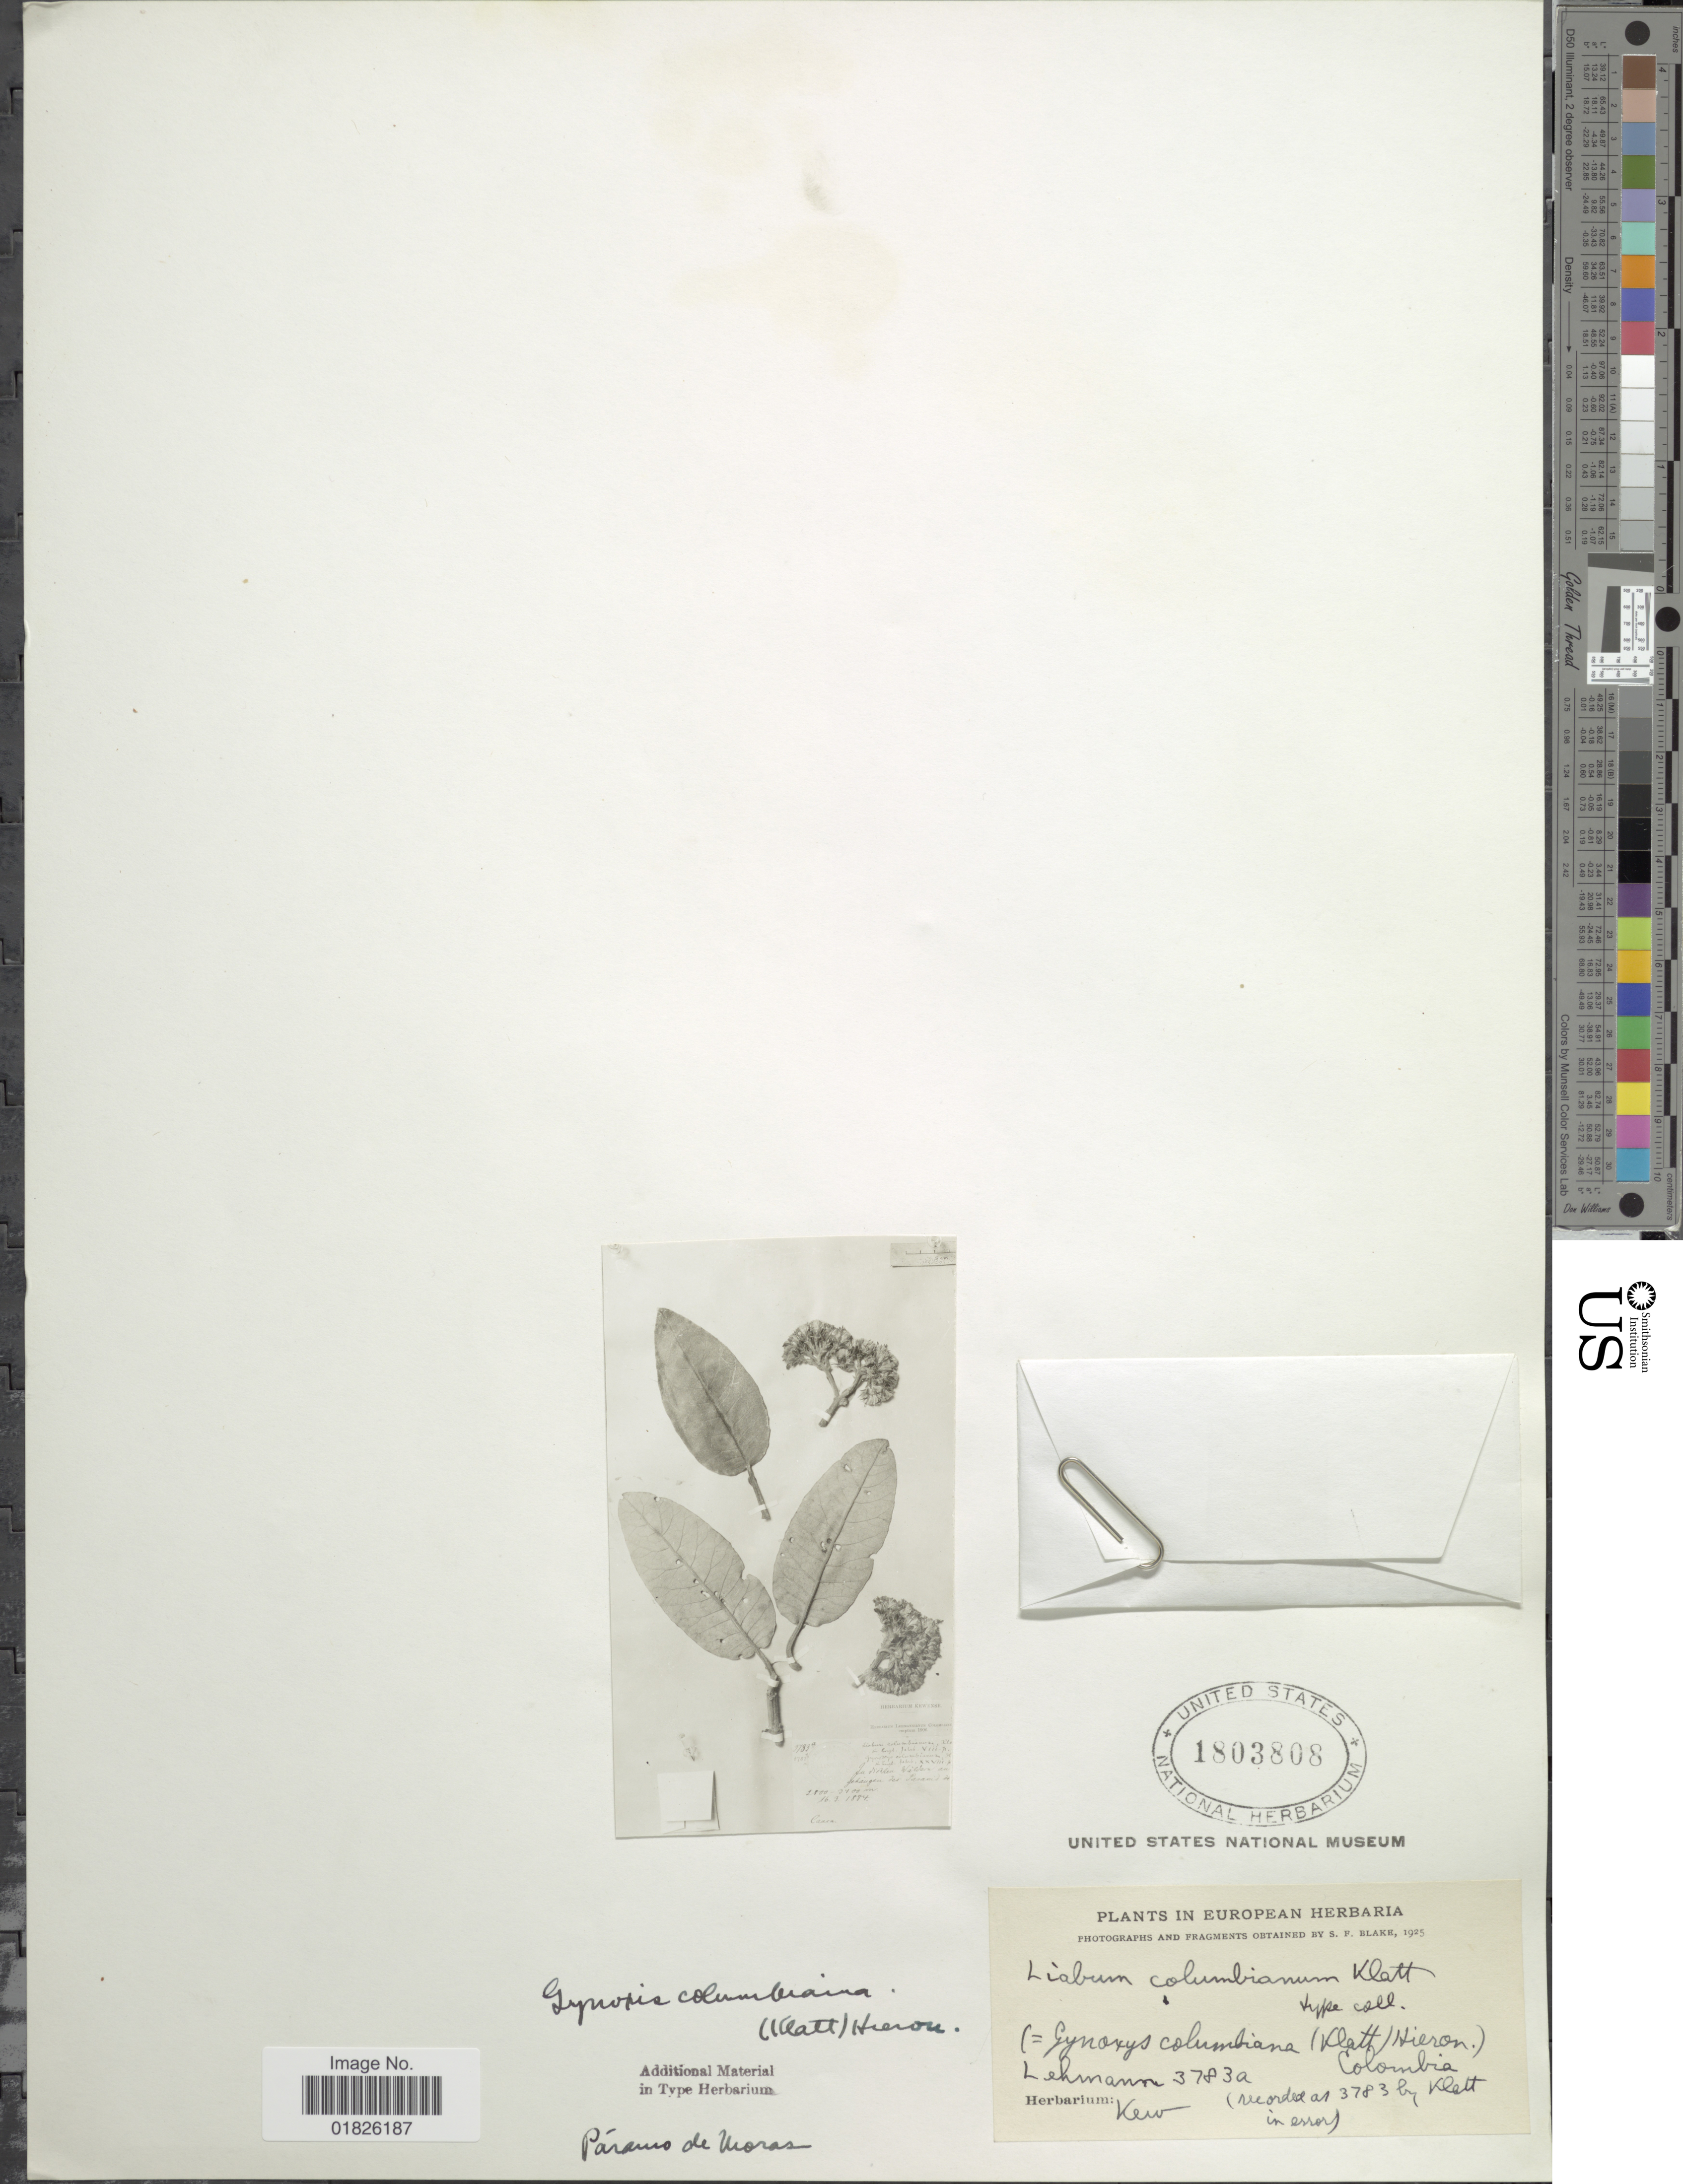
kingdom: Plantae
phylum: Tracheophyta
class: Magnoliopsida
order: Asterales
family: Asteraceae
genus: Gynoxys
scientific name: Gynoxys colombiana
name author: (Klatt) Hieron.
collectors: -. Lehmann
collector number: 3783a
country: Colombia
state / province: Cauca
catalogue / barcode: US 1803808